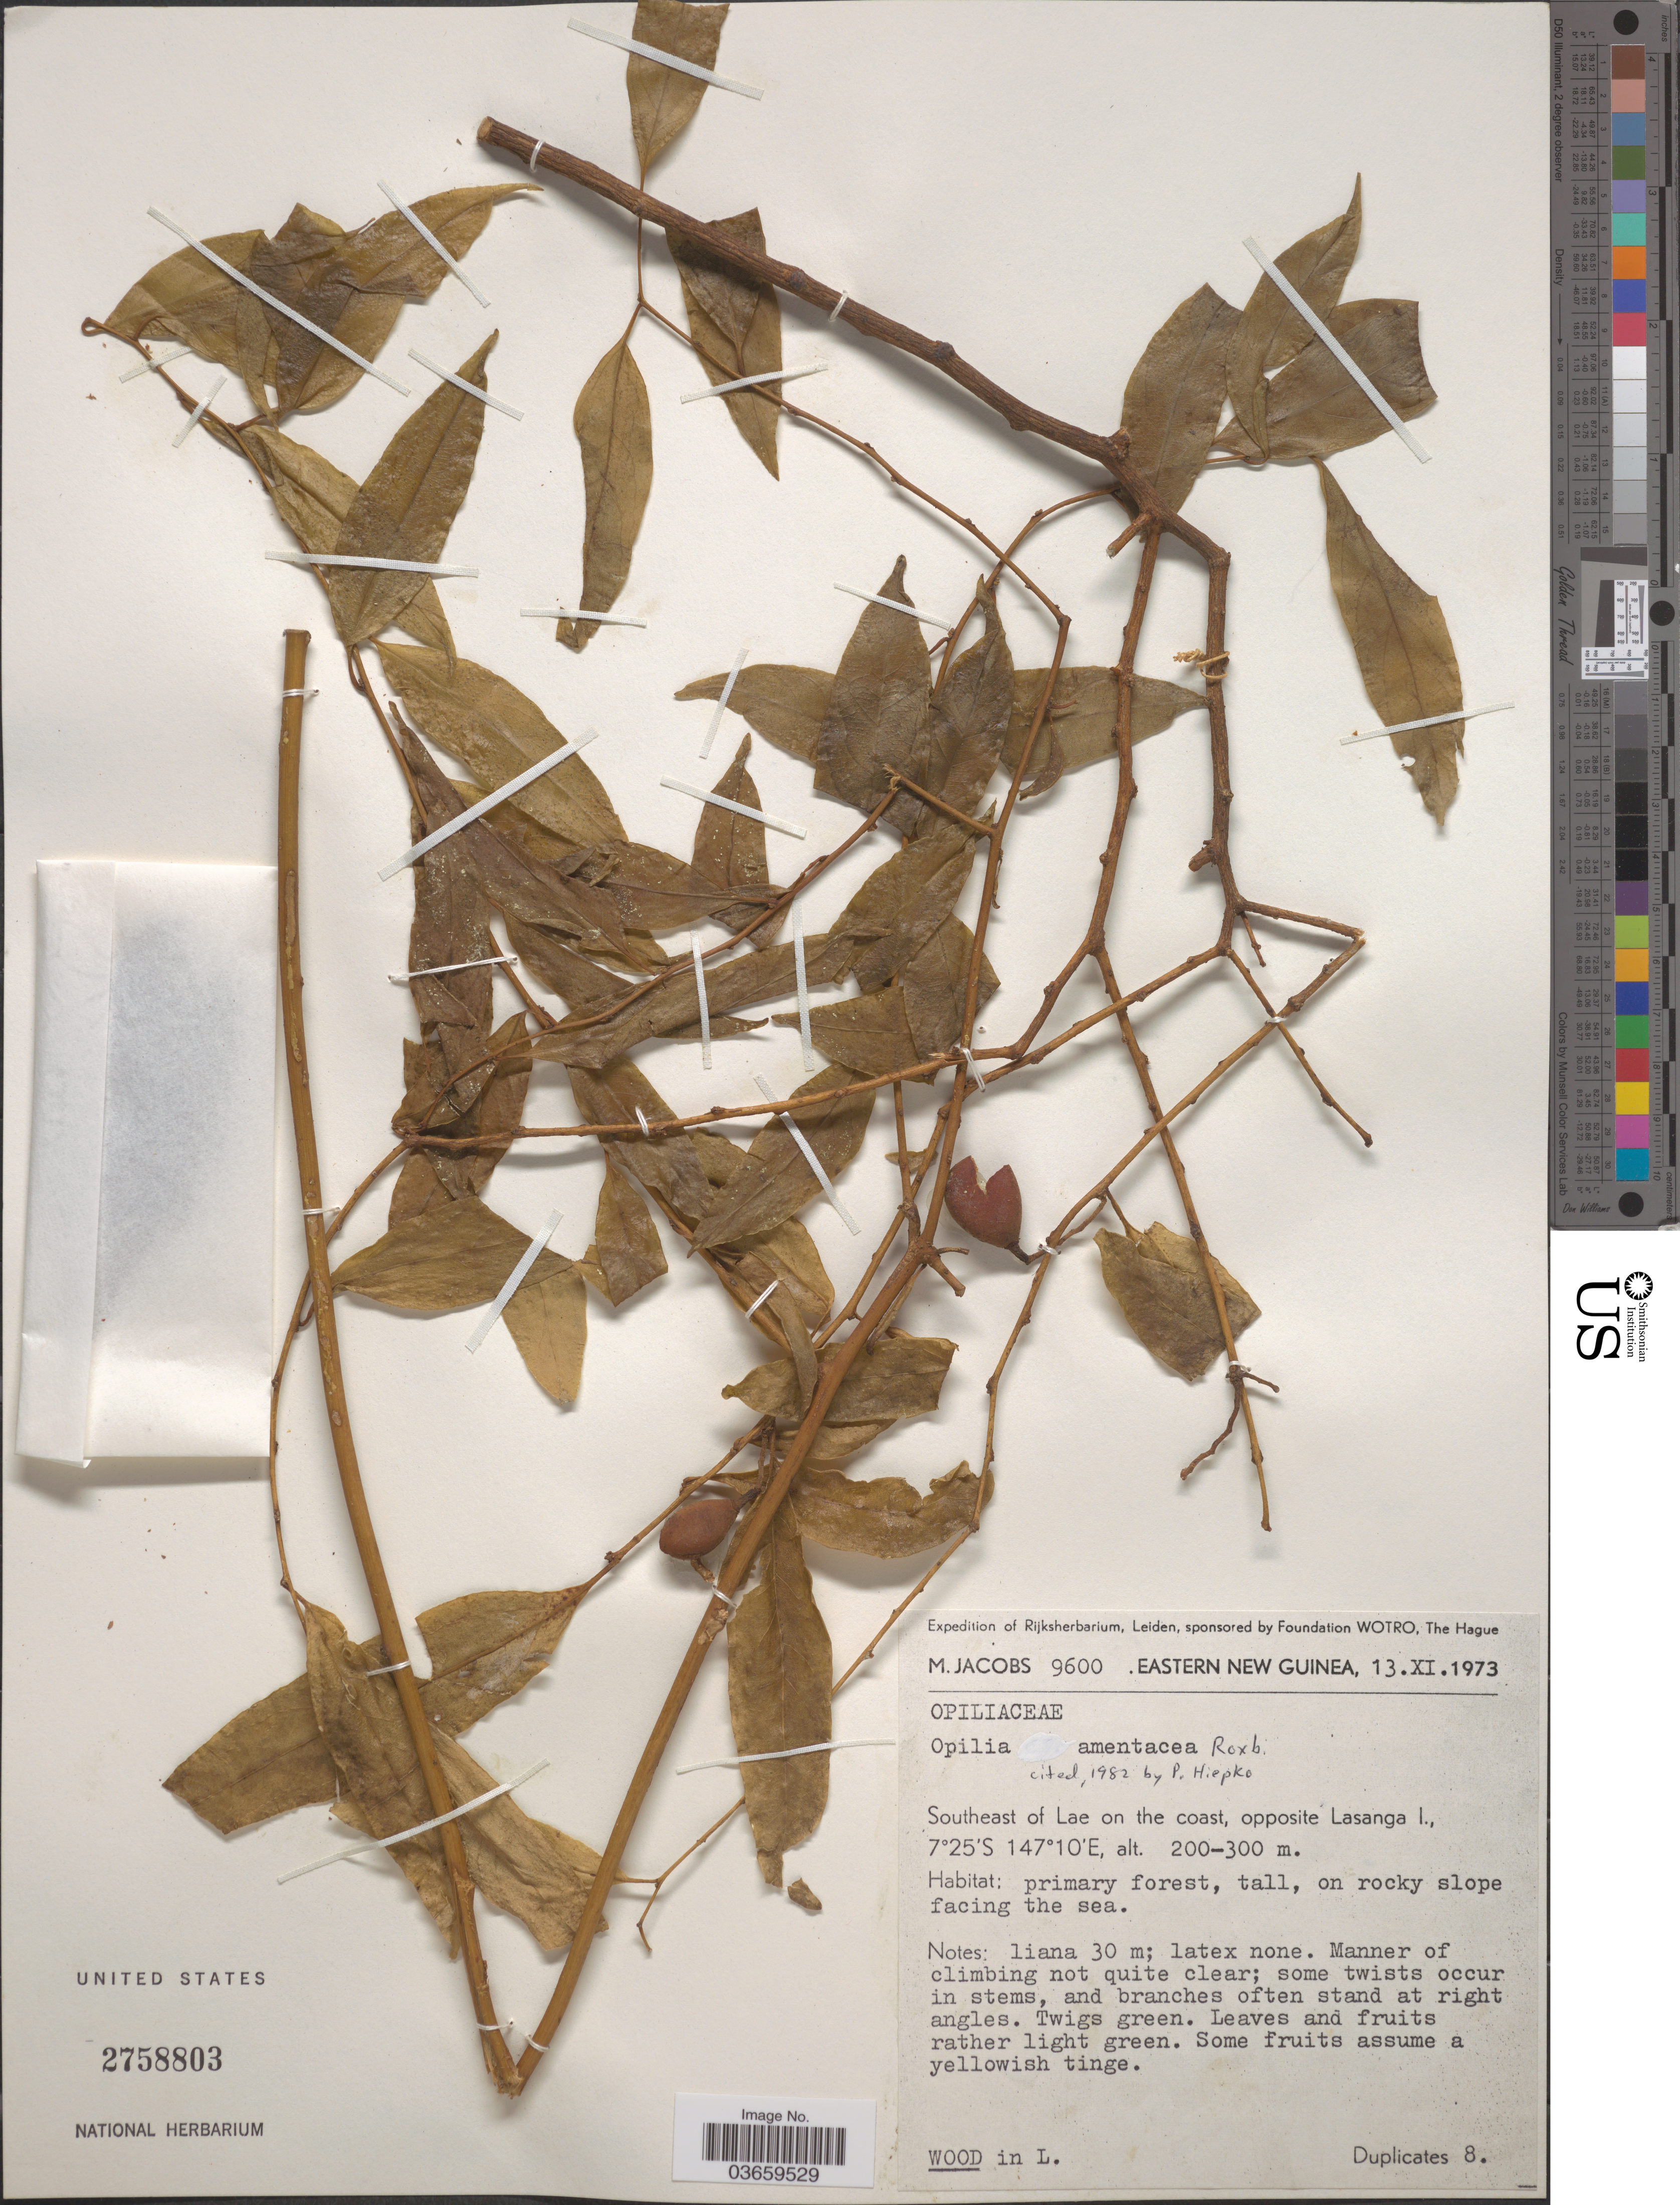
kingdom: Plantae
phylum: Tracheophyta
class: Magnoliopsida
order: Santalales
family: Opiliaceae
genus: Opilia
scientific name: Opilia amentacea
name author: Roxb.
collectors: M. Jacobs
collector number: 9600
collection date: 1973-11-13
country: Papua New Guinea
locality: Eastern New Guinea. Southeast of Lae on the coast, opposite Lasanga L.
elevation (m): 200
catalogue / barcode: US 2758803